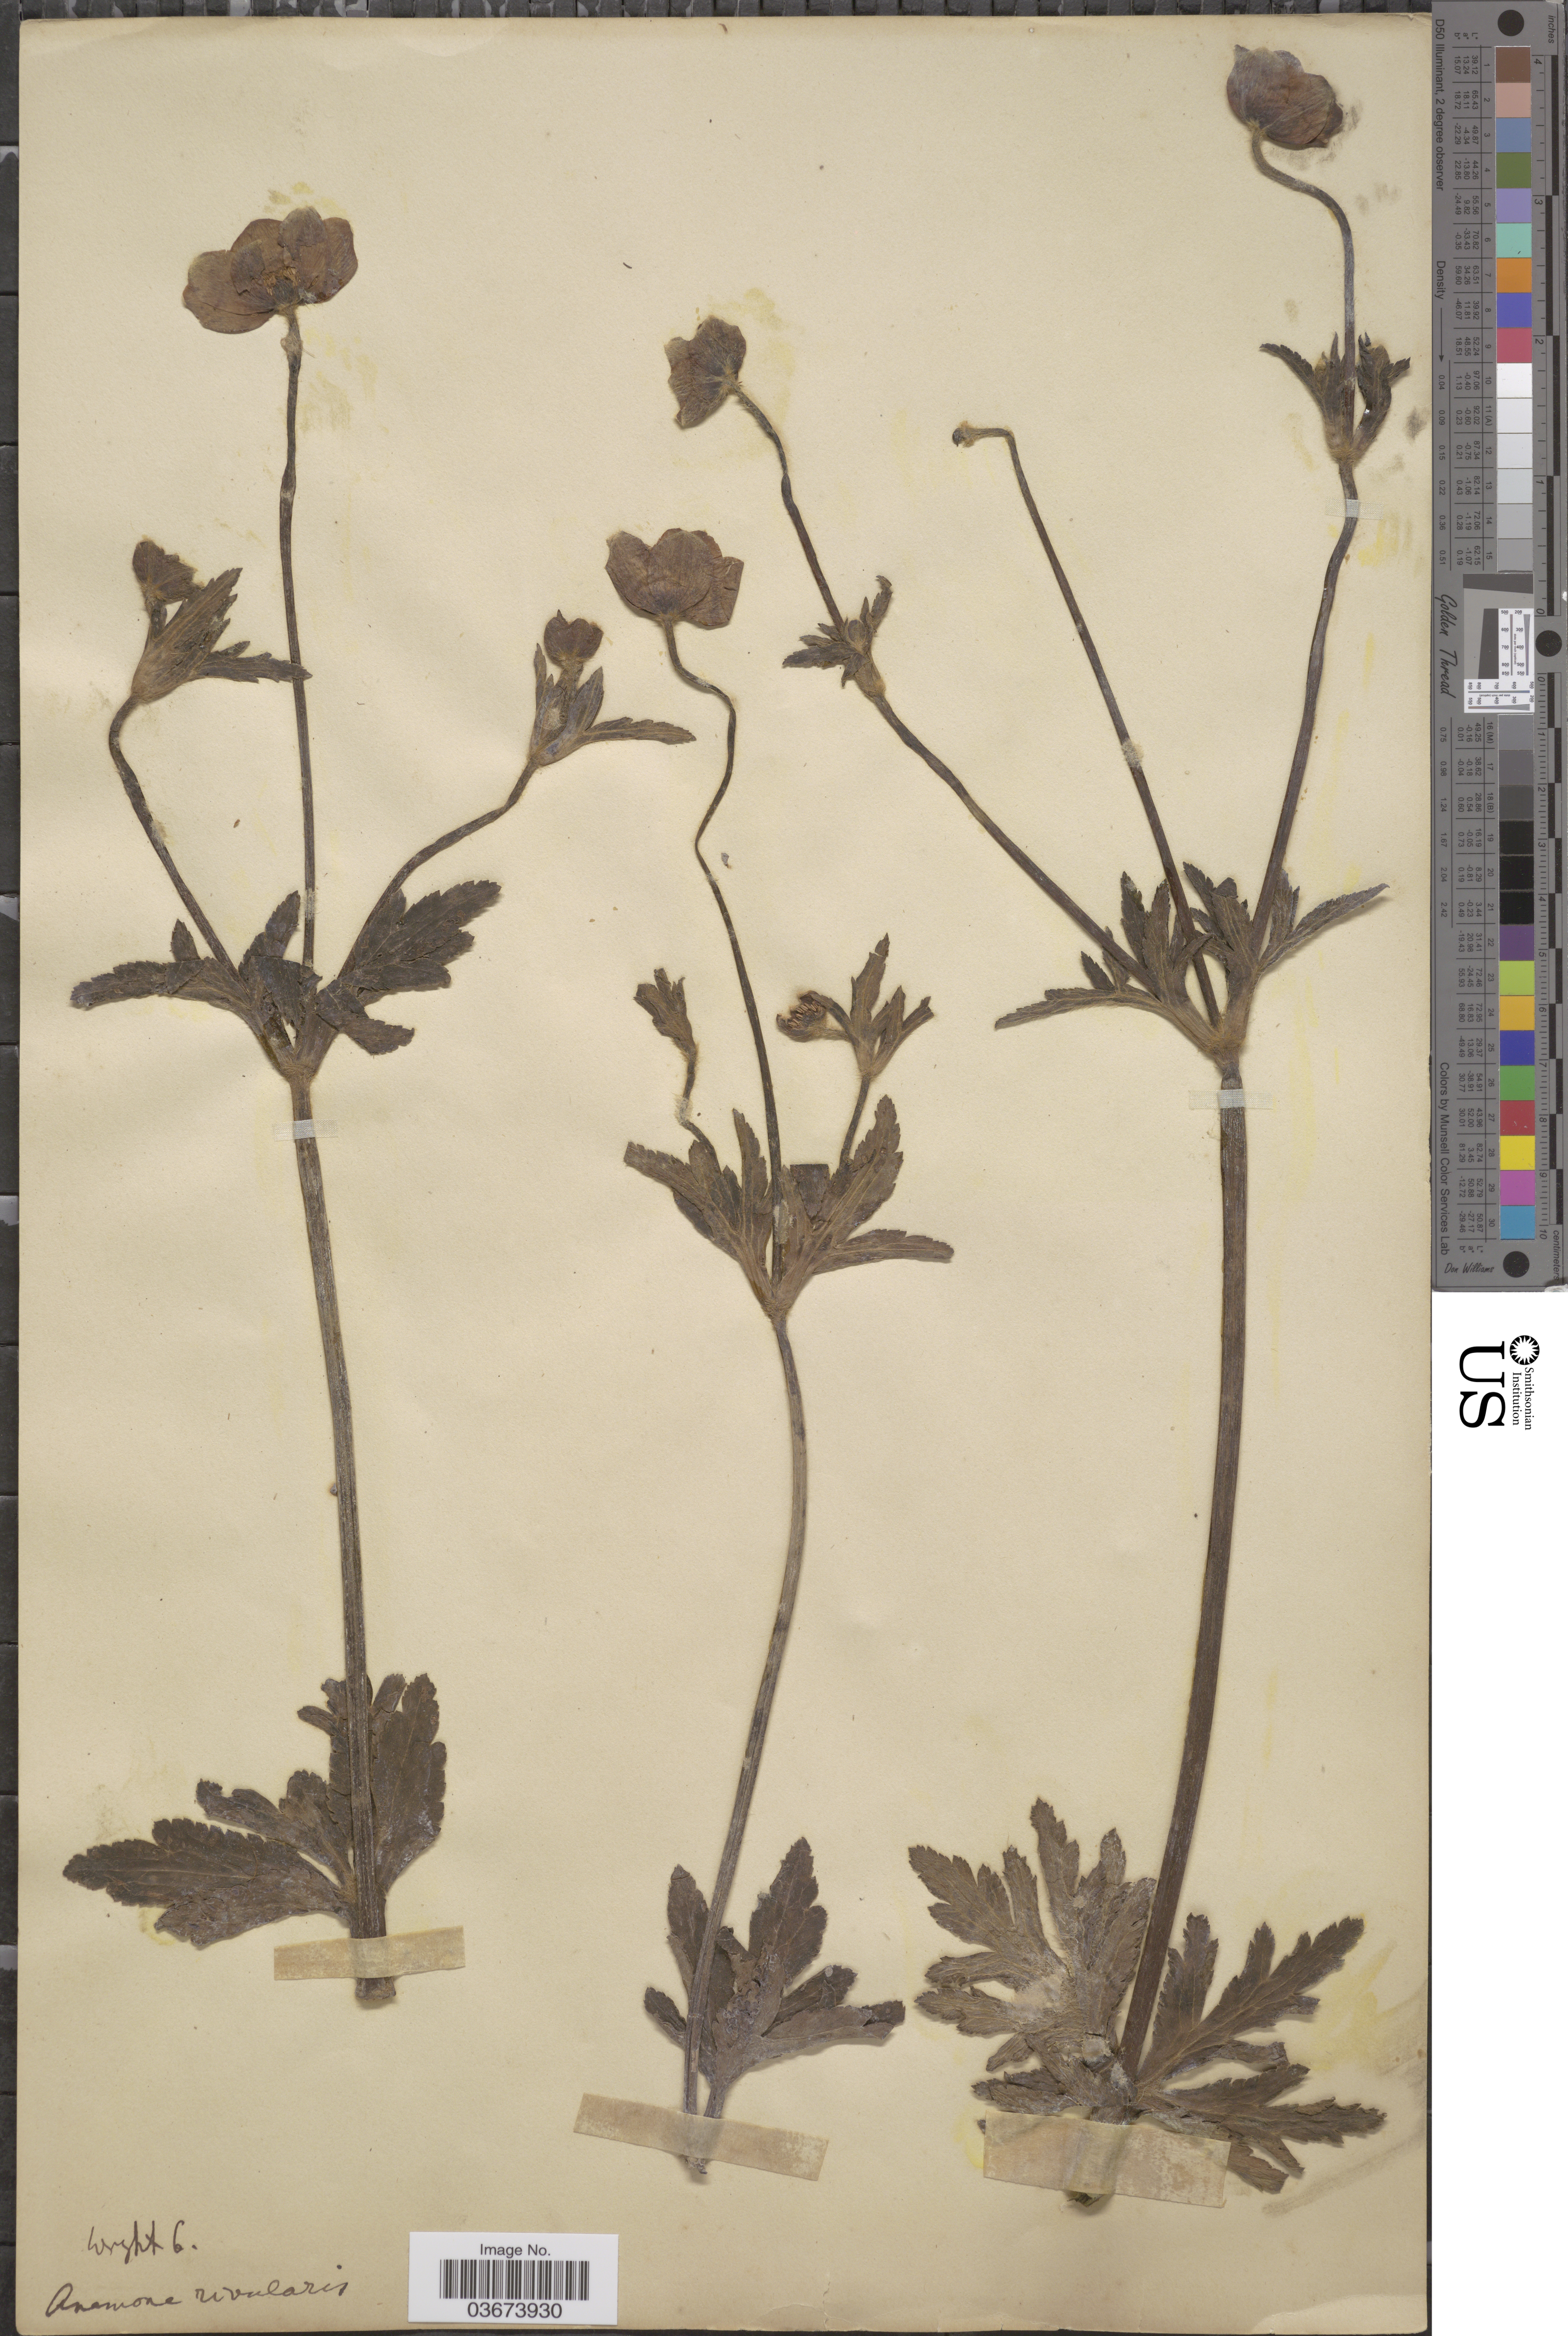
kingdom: Plantae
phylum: Tracheophyta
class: Magnoliopsida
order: Ranunculales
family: Ranunculaceae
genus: Anemone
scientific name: Anemone rivularis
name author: Buch.-Ham. ex DC.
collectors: C. Wright